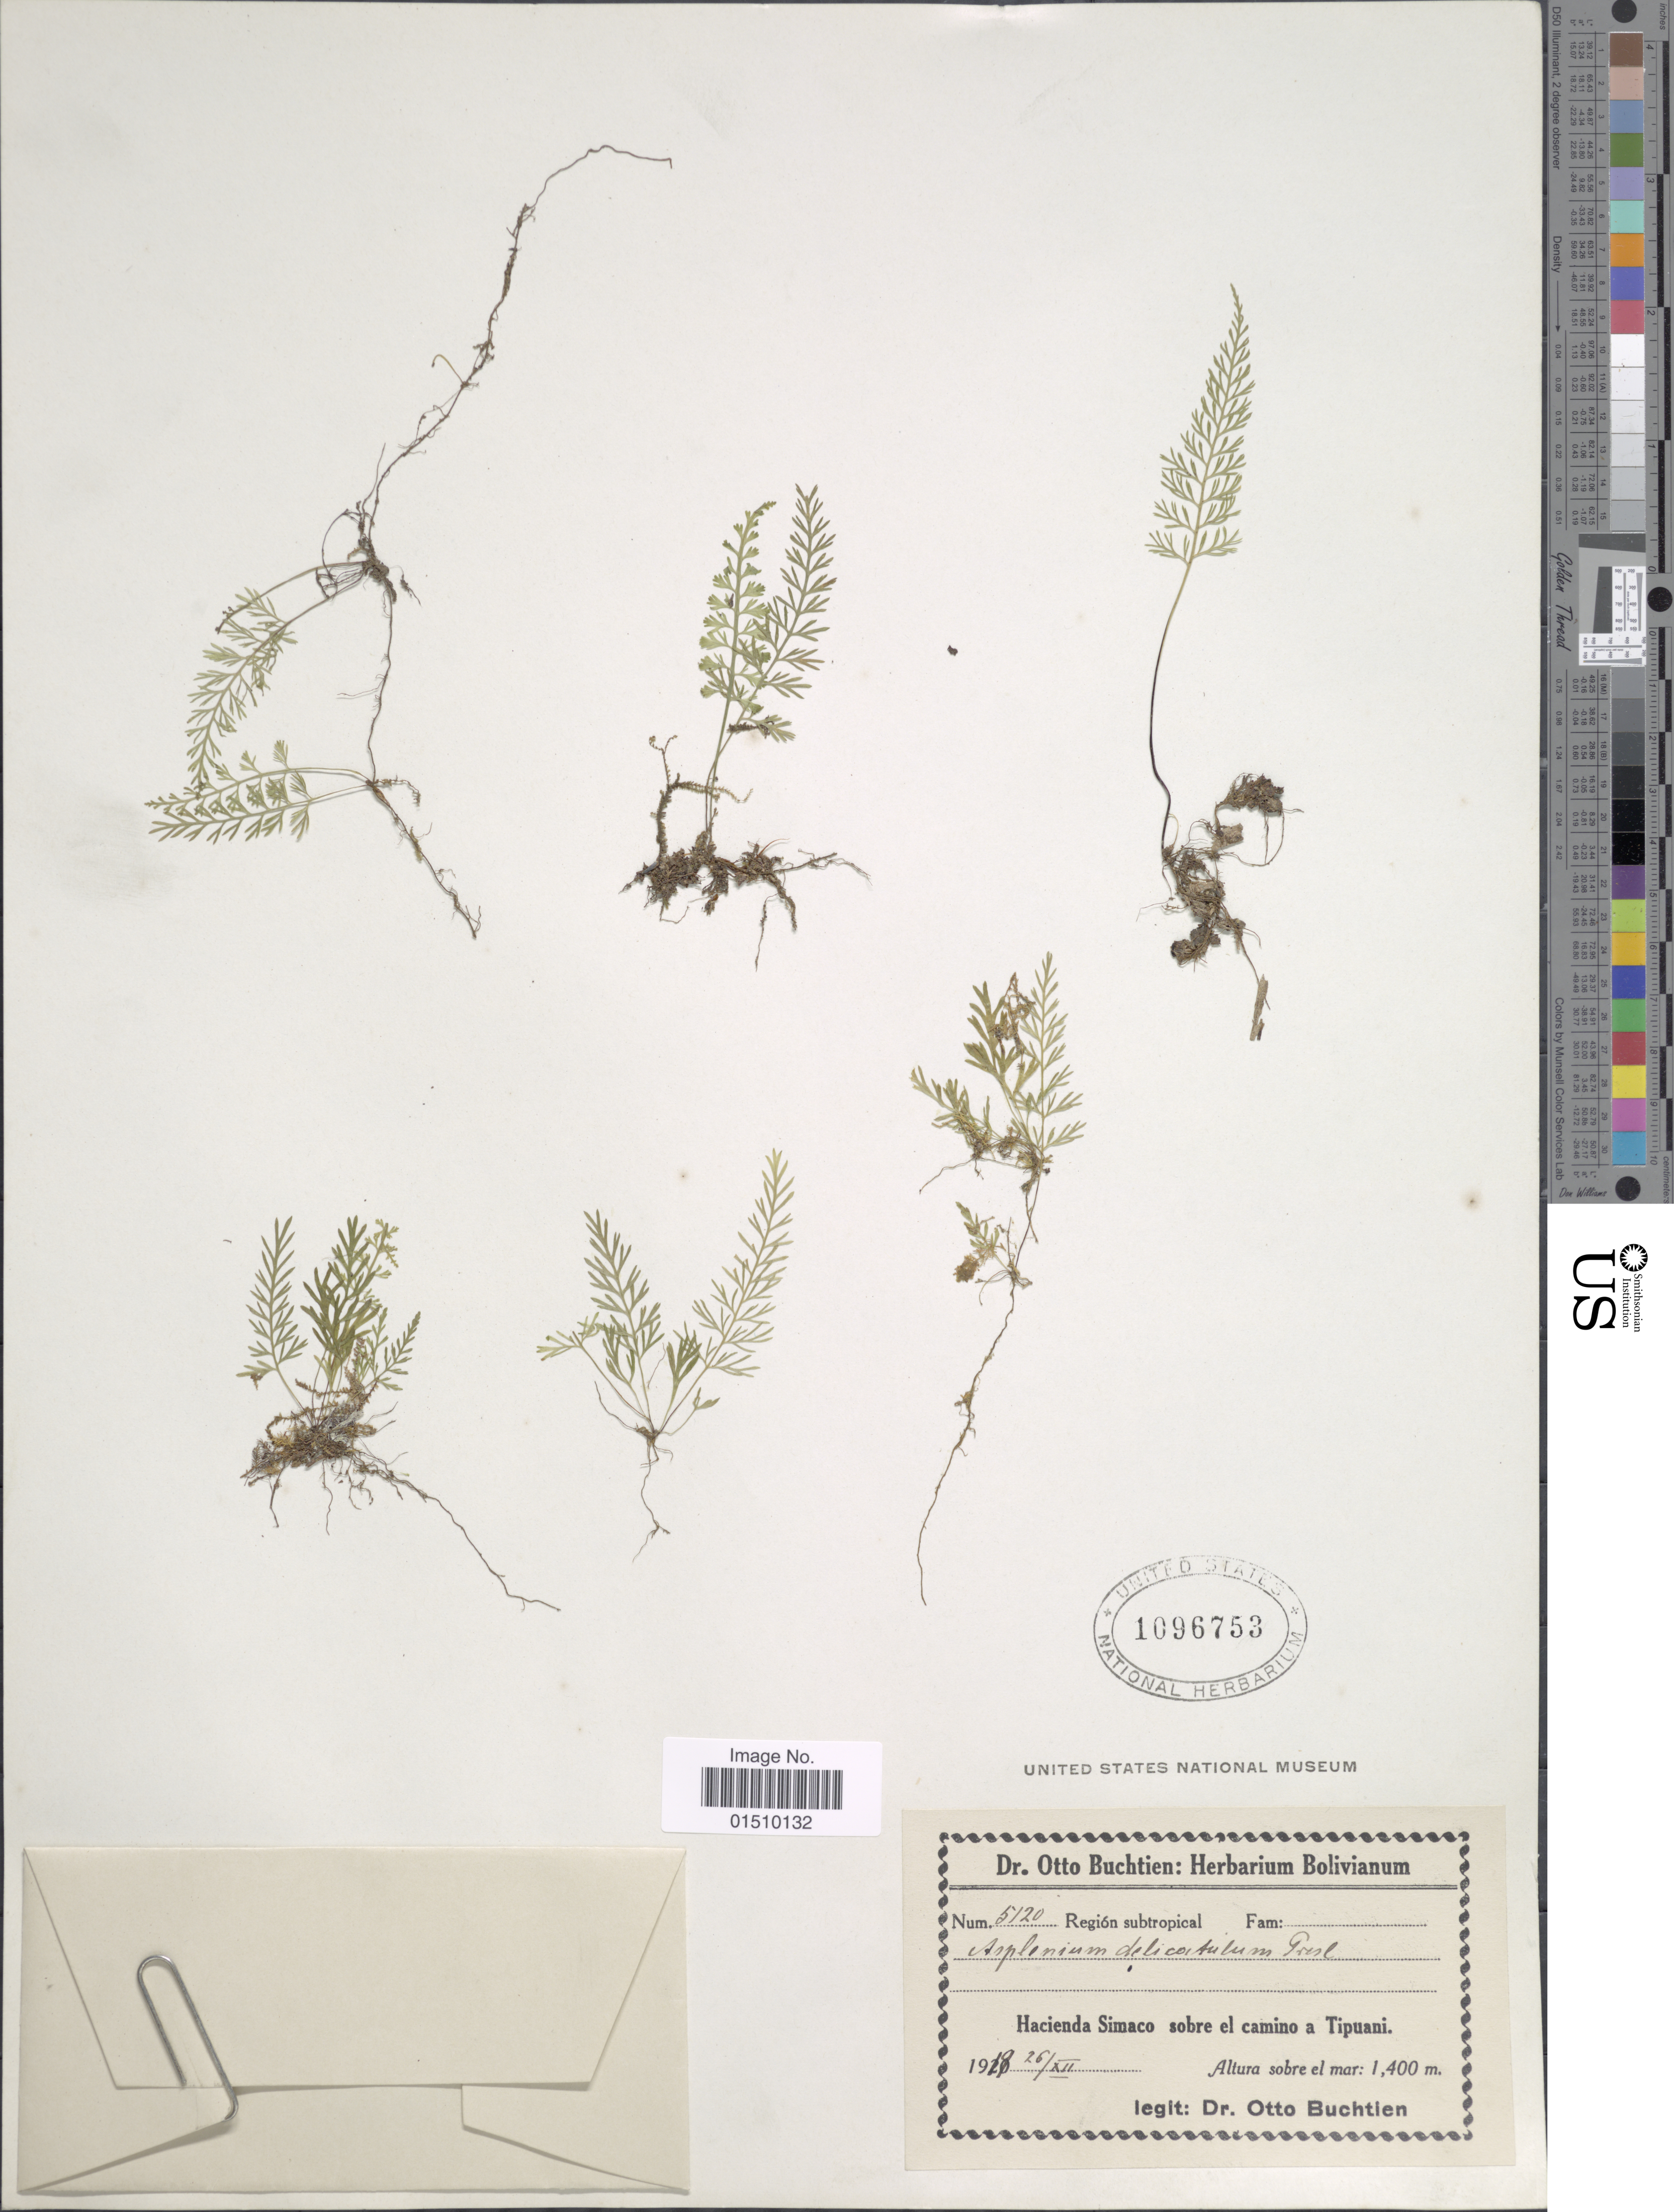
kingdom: Plantae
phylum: Tracheophyta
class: Polypodiopsida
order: Polypodiales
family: Aspleniaceae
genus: Asplenium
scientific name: Asplenium auritum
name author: Sw.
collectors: O. Buchtien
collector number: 5120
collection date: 1918-12-26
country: Bolivia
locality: Bolivia, Hacienda Simaco sobre el camino a Tipuani.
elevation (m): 1400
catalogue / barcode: US 1096753